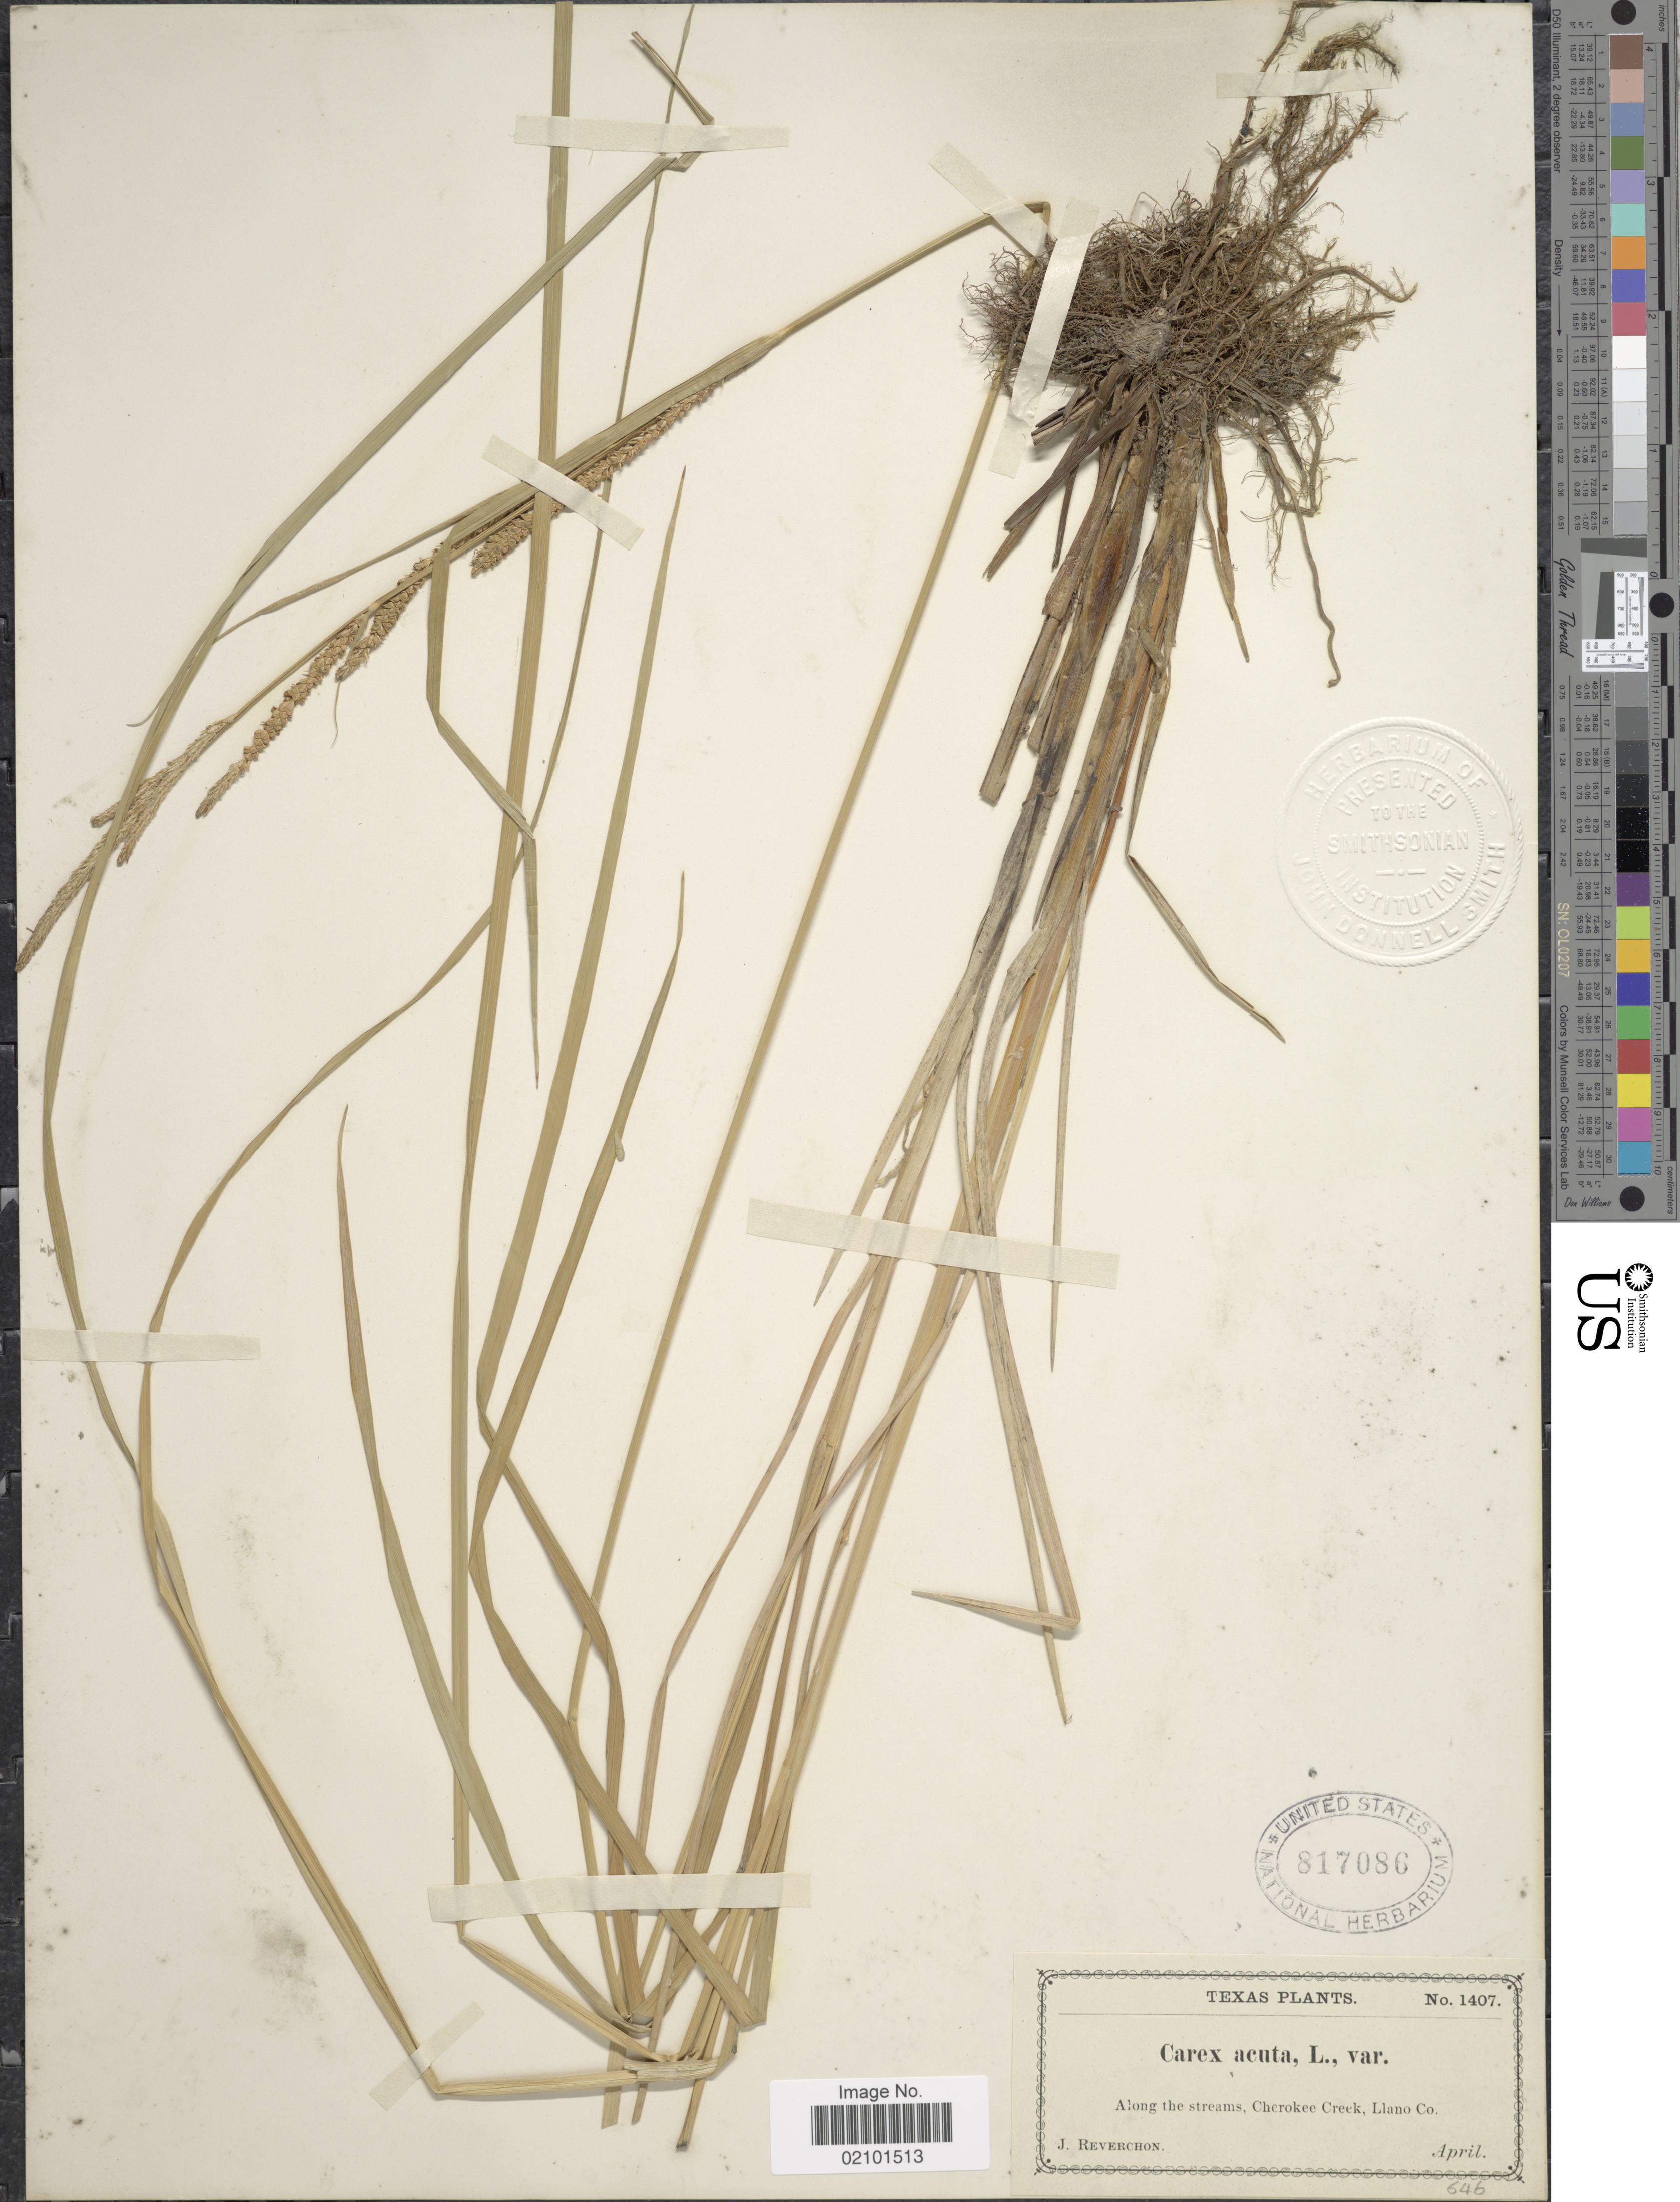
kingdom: Plantae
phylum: Tracheophyta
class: Liliopsida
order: Poales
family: Cyperaceae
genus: Carex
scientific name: Carex acuta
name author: L.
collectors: J. Reverchon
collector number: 1407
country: United States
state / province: Texas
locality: Along the streams, Cherokee Creek, Llano Co.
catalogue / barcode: US 817086